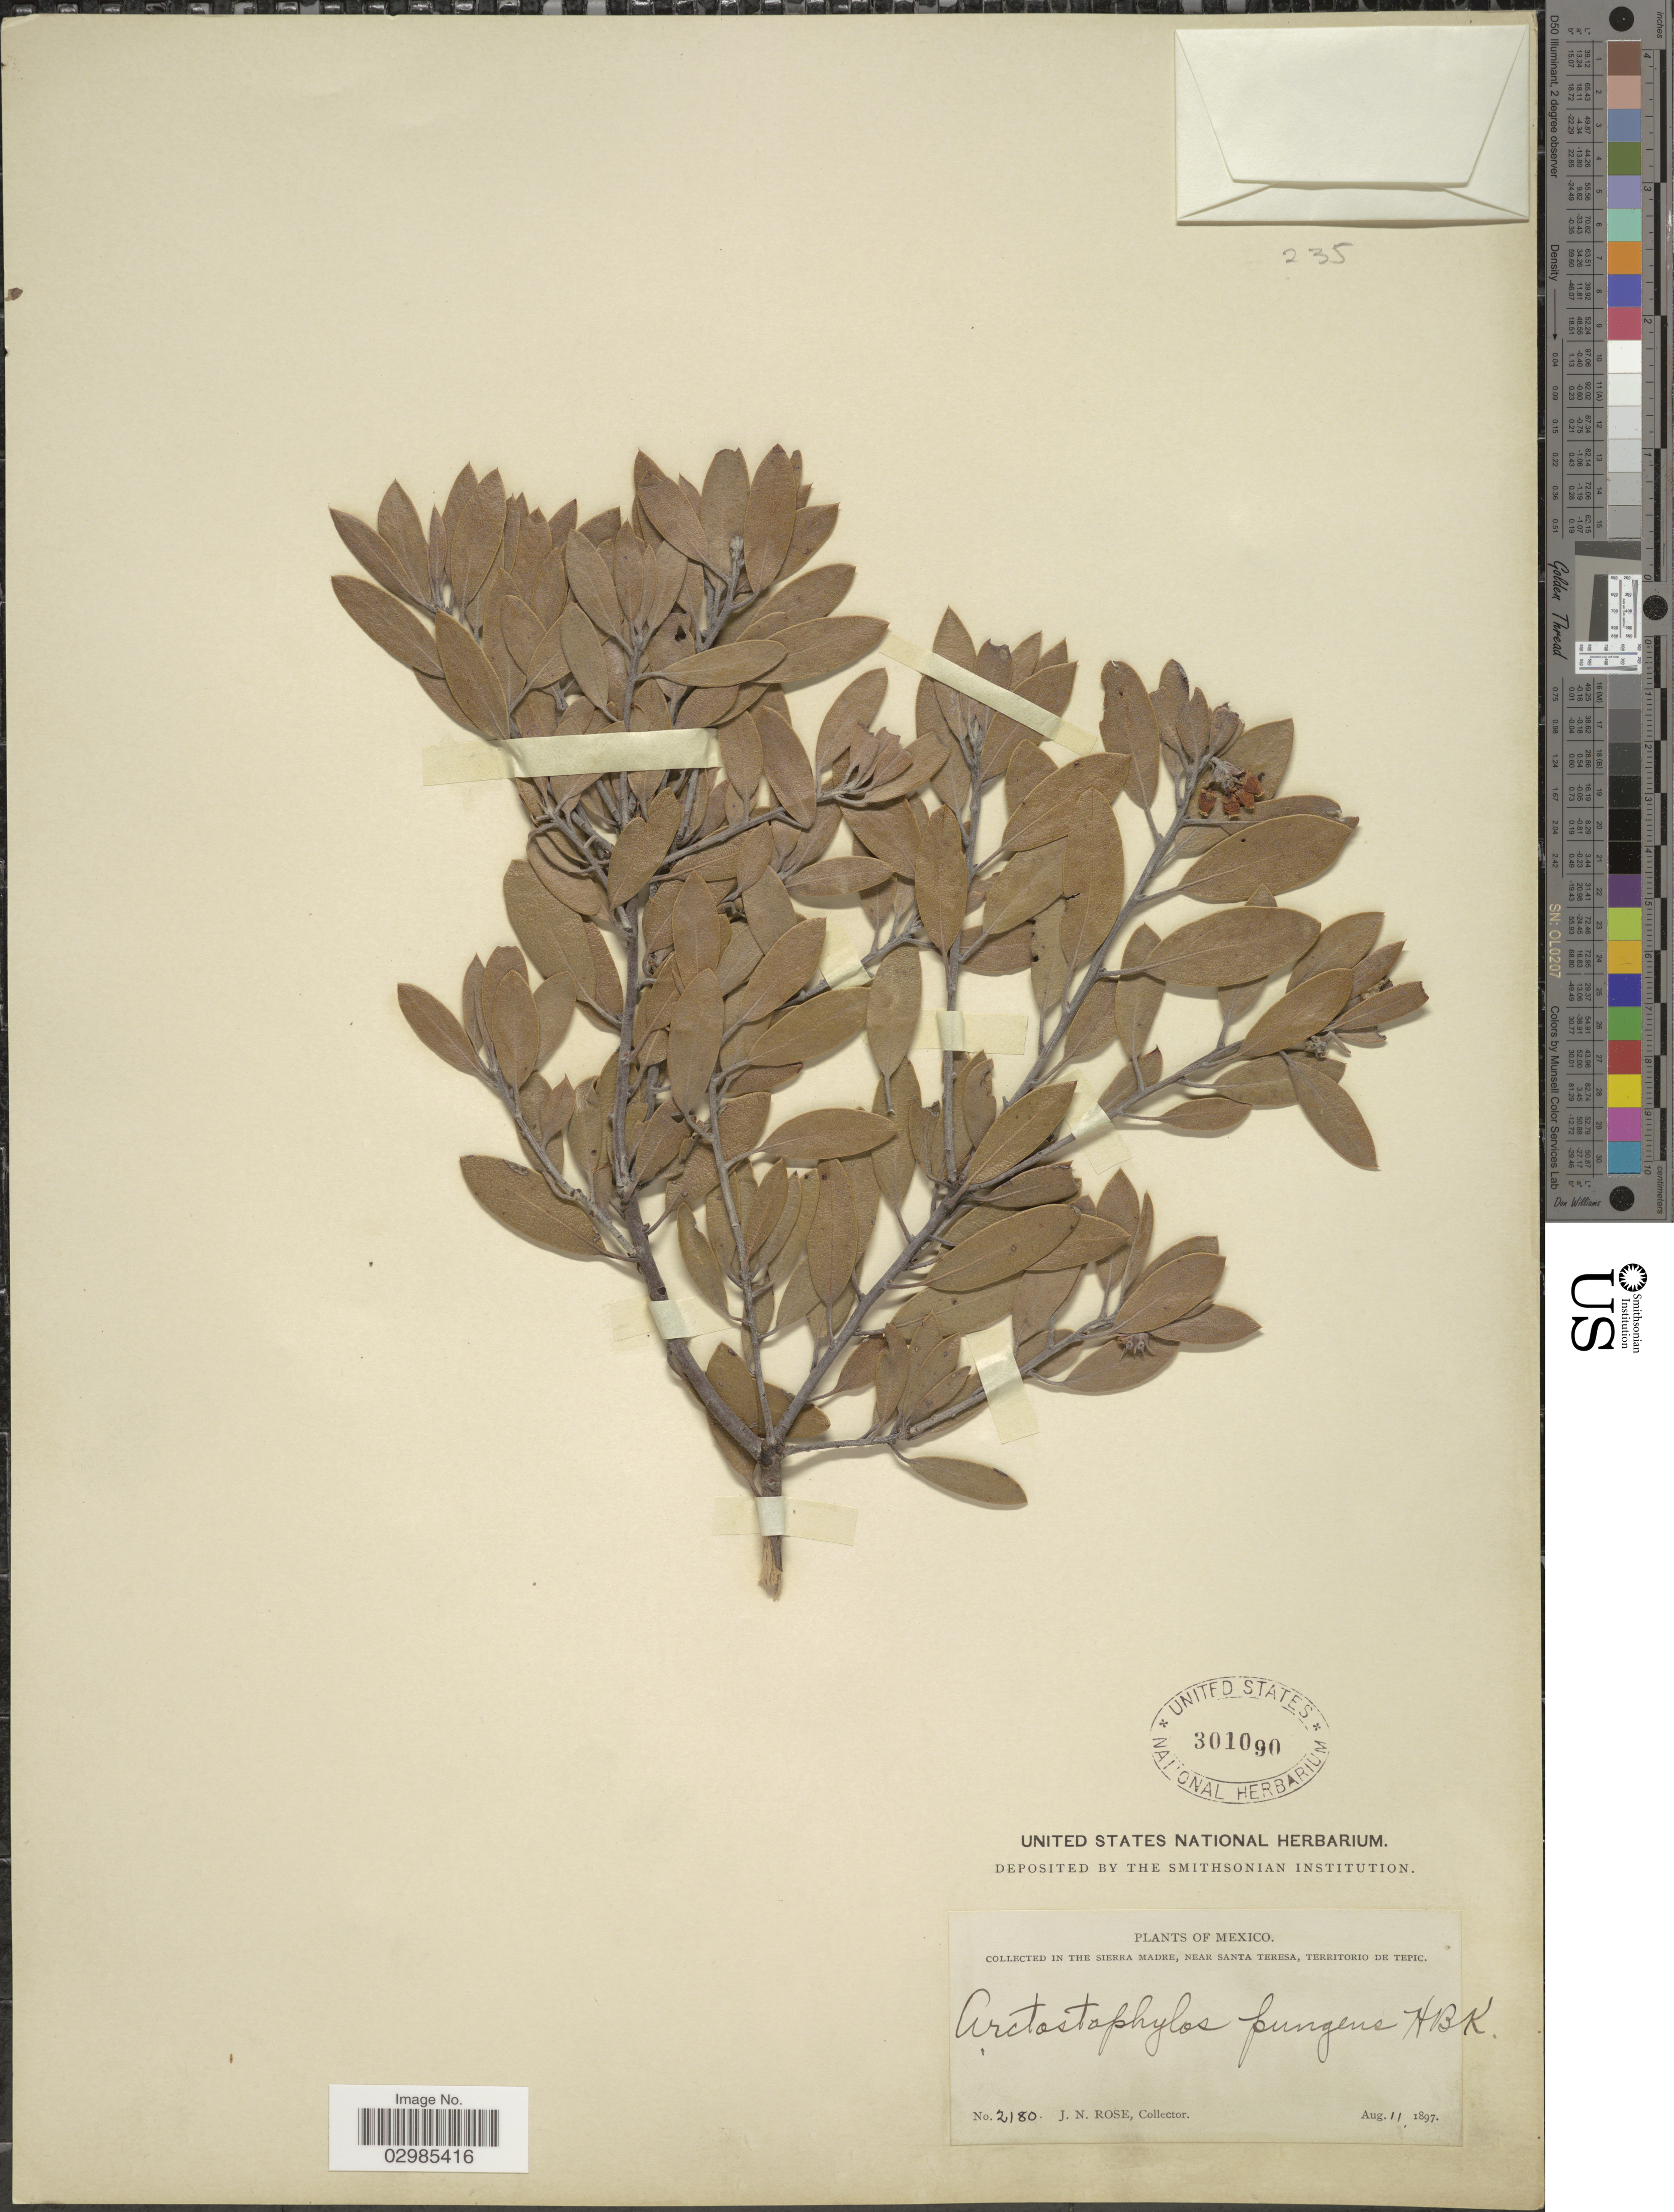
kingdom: Plantae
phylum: Tracheophyta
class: Magnoliopsida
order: Ericales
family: Ericaceae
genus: Arctostaphylos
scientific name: Arctostaphylos pungens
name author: Kunth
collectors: J. N. Rose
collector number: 2180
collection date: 1897-08-11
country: Mexico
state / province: Nayarit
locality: In The Sierra Madre, Near Santa Teresa, Territorio de Tepic.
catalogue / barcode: US 301090